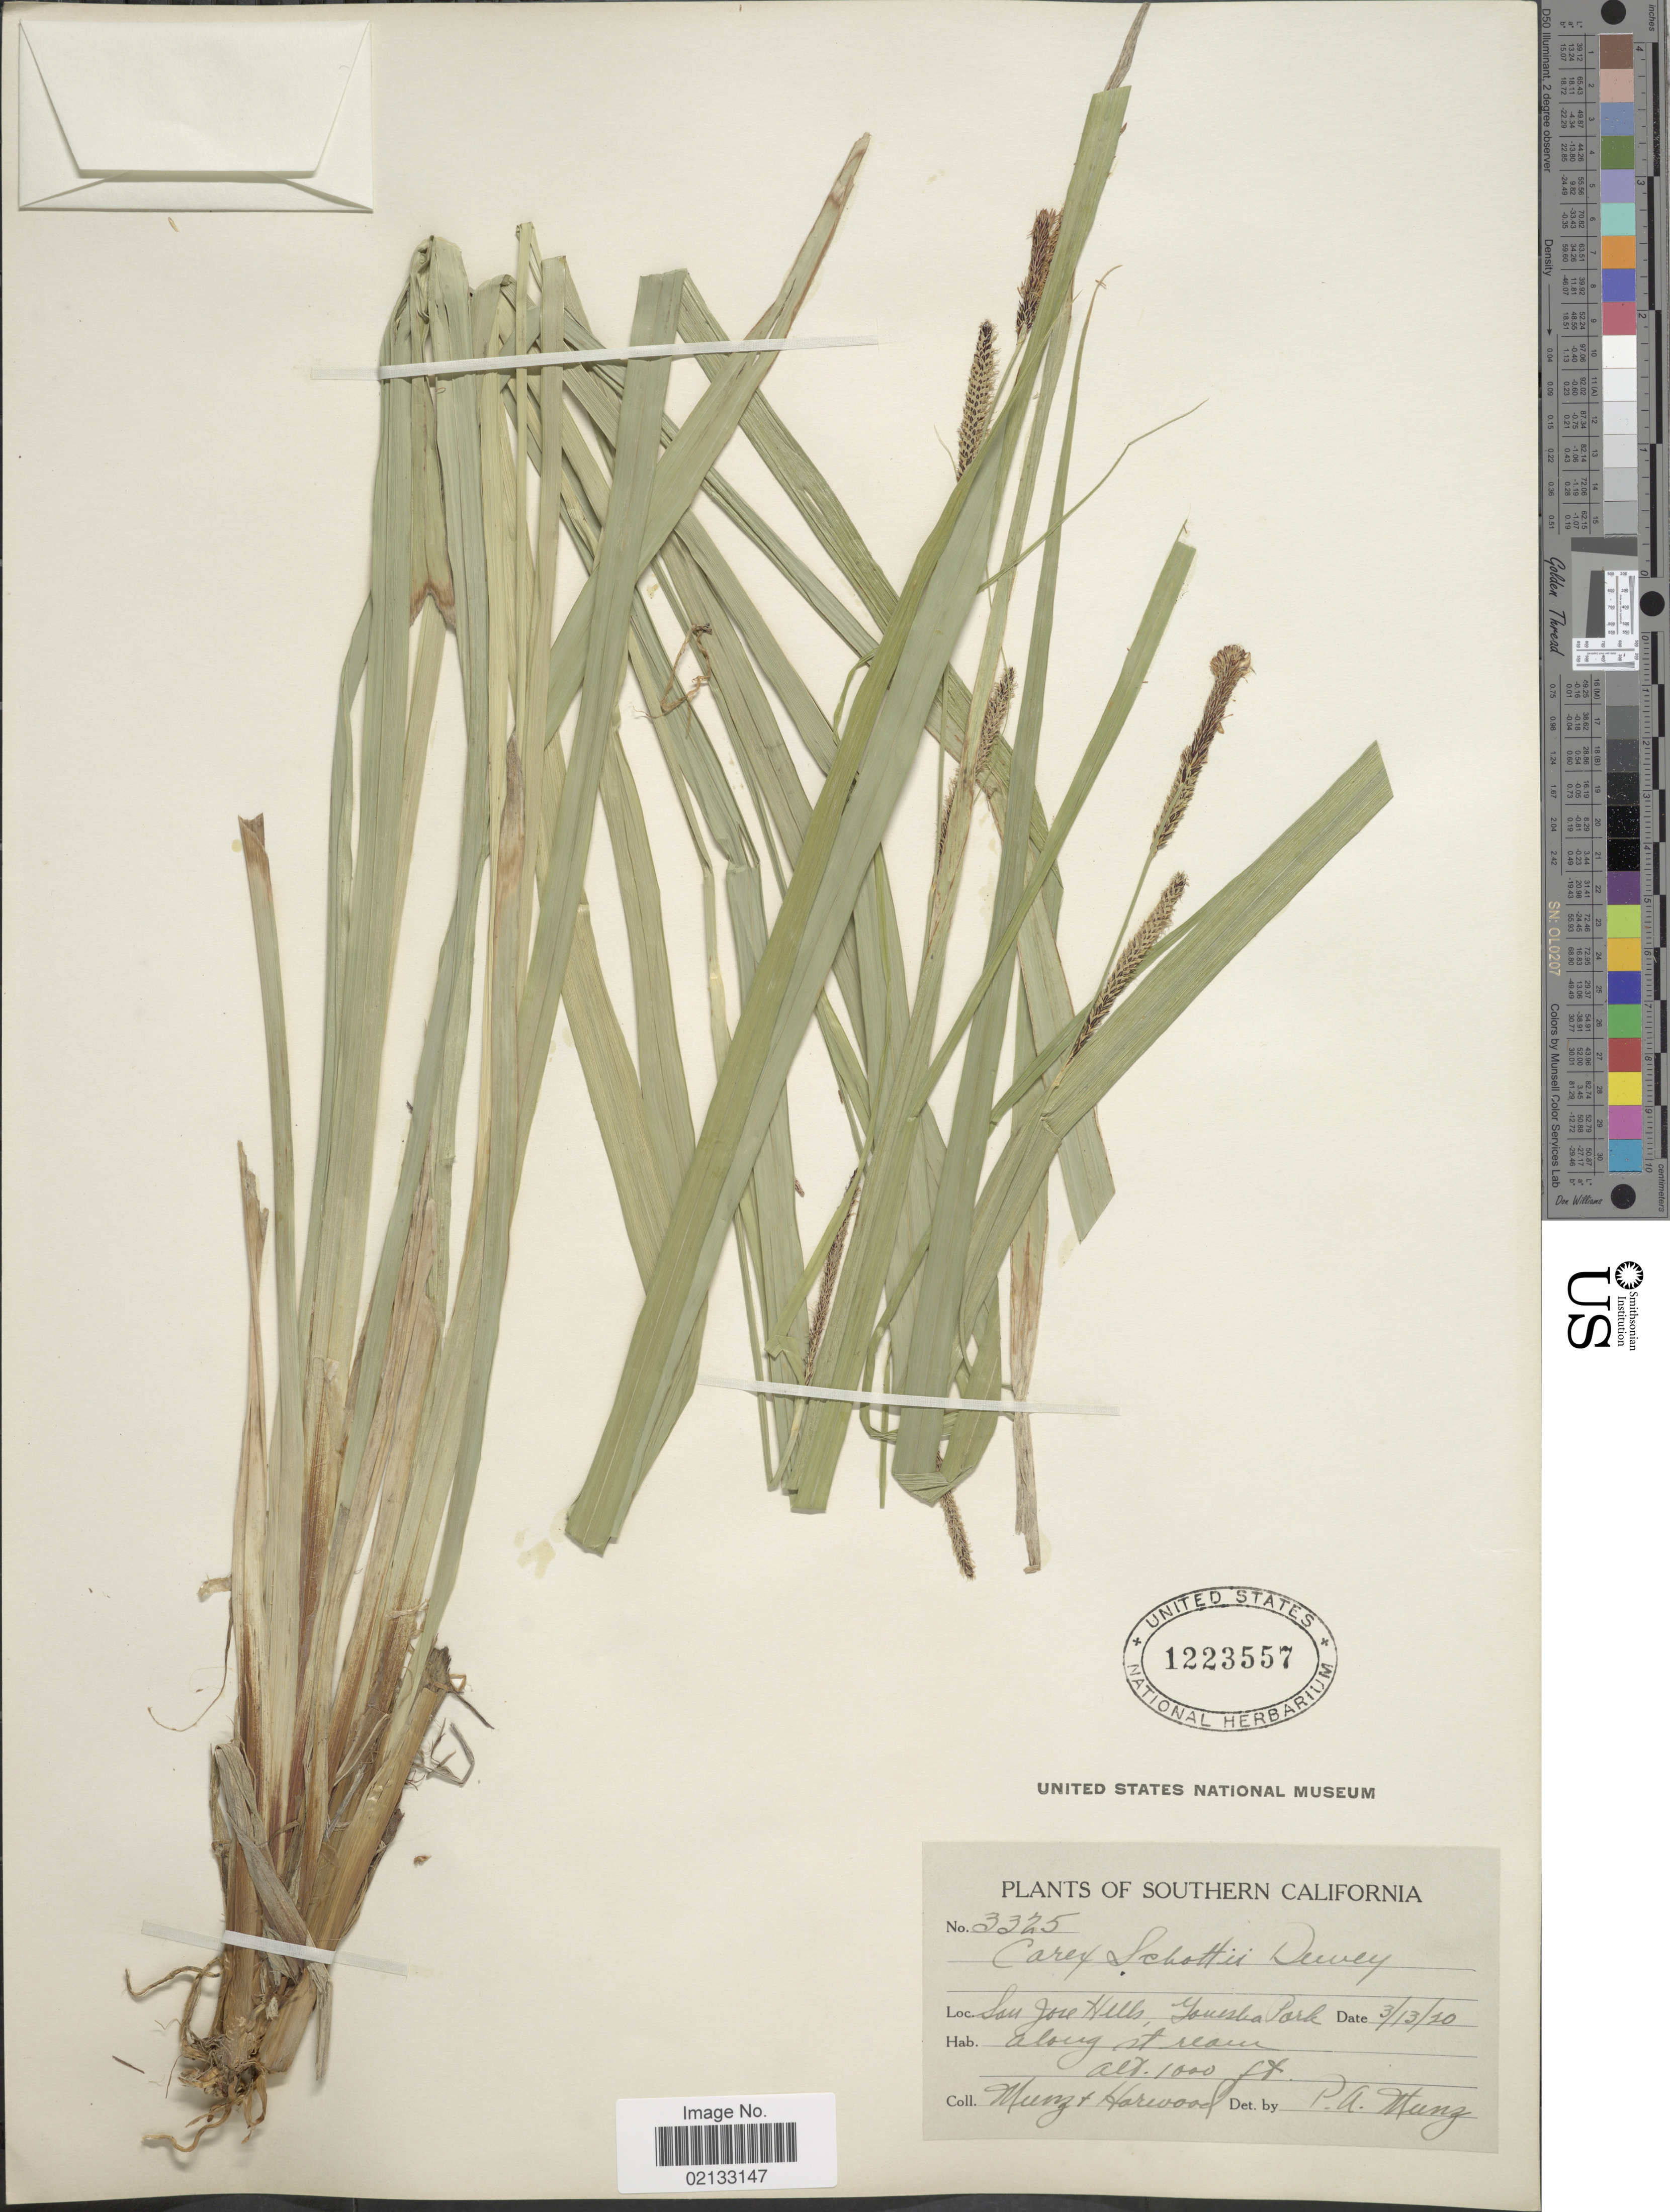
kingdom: Plantae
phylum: Tracheophyta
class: Liliopsida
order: Poales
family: Cyperaceae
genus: Carex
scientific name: Carex schottii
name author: Dewey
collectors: P. A. Munz & Harwood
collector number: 3325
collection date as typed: Transcribed d/m/y: 13/3/20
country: United States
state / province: California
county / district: Santa Clara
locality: Southern California. San Jose Hills, Yoneska Park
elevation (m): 305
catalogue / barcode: US 1223557